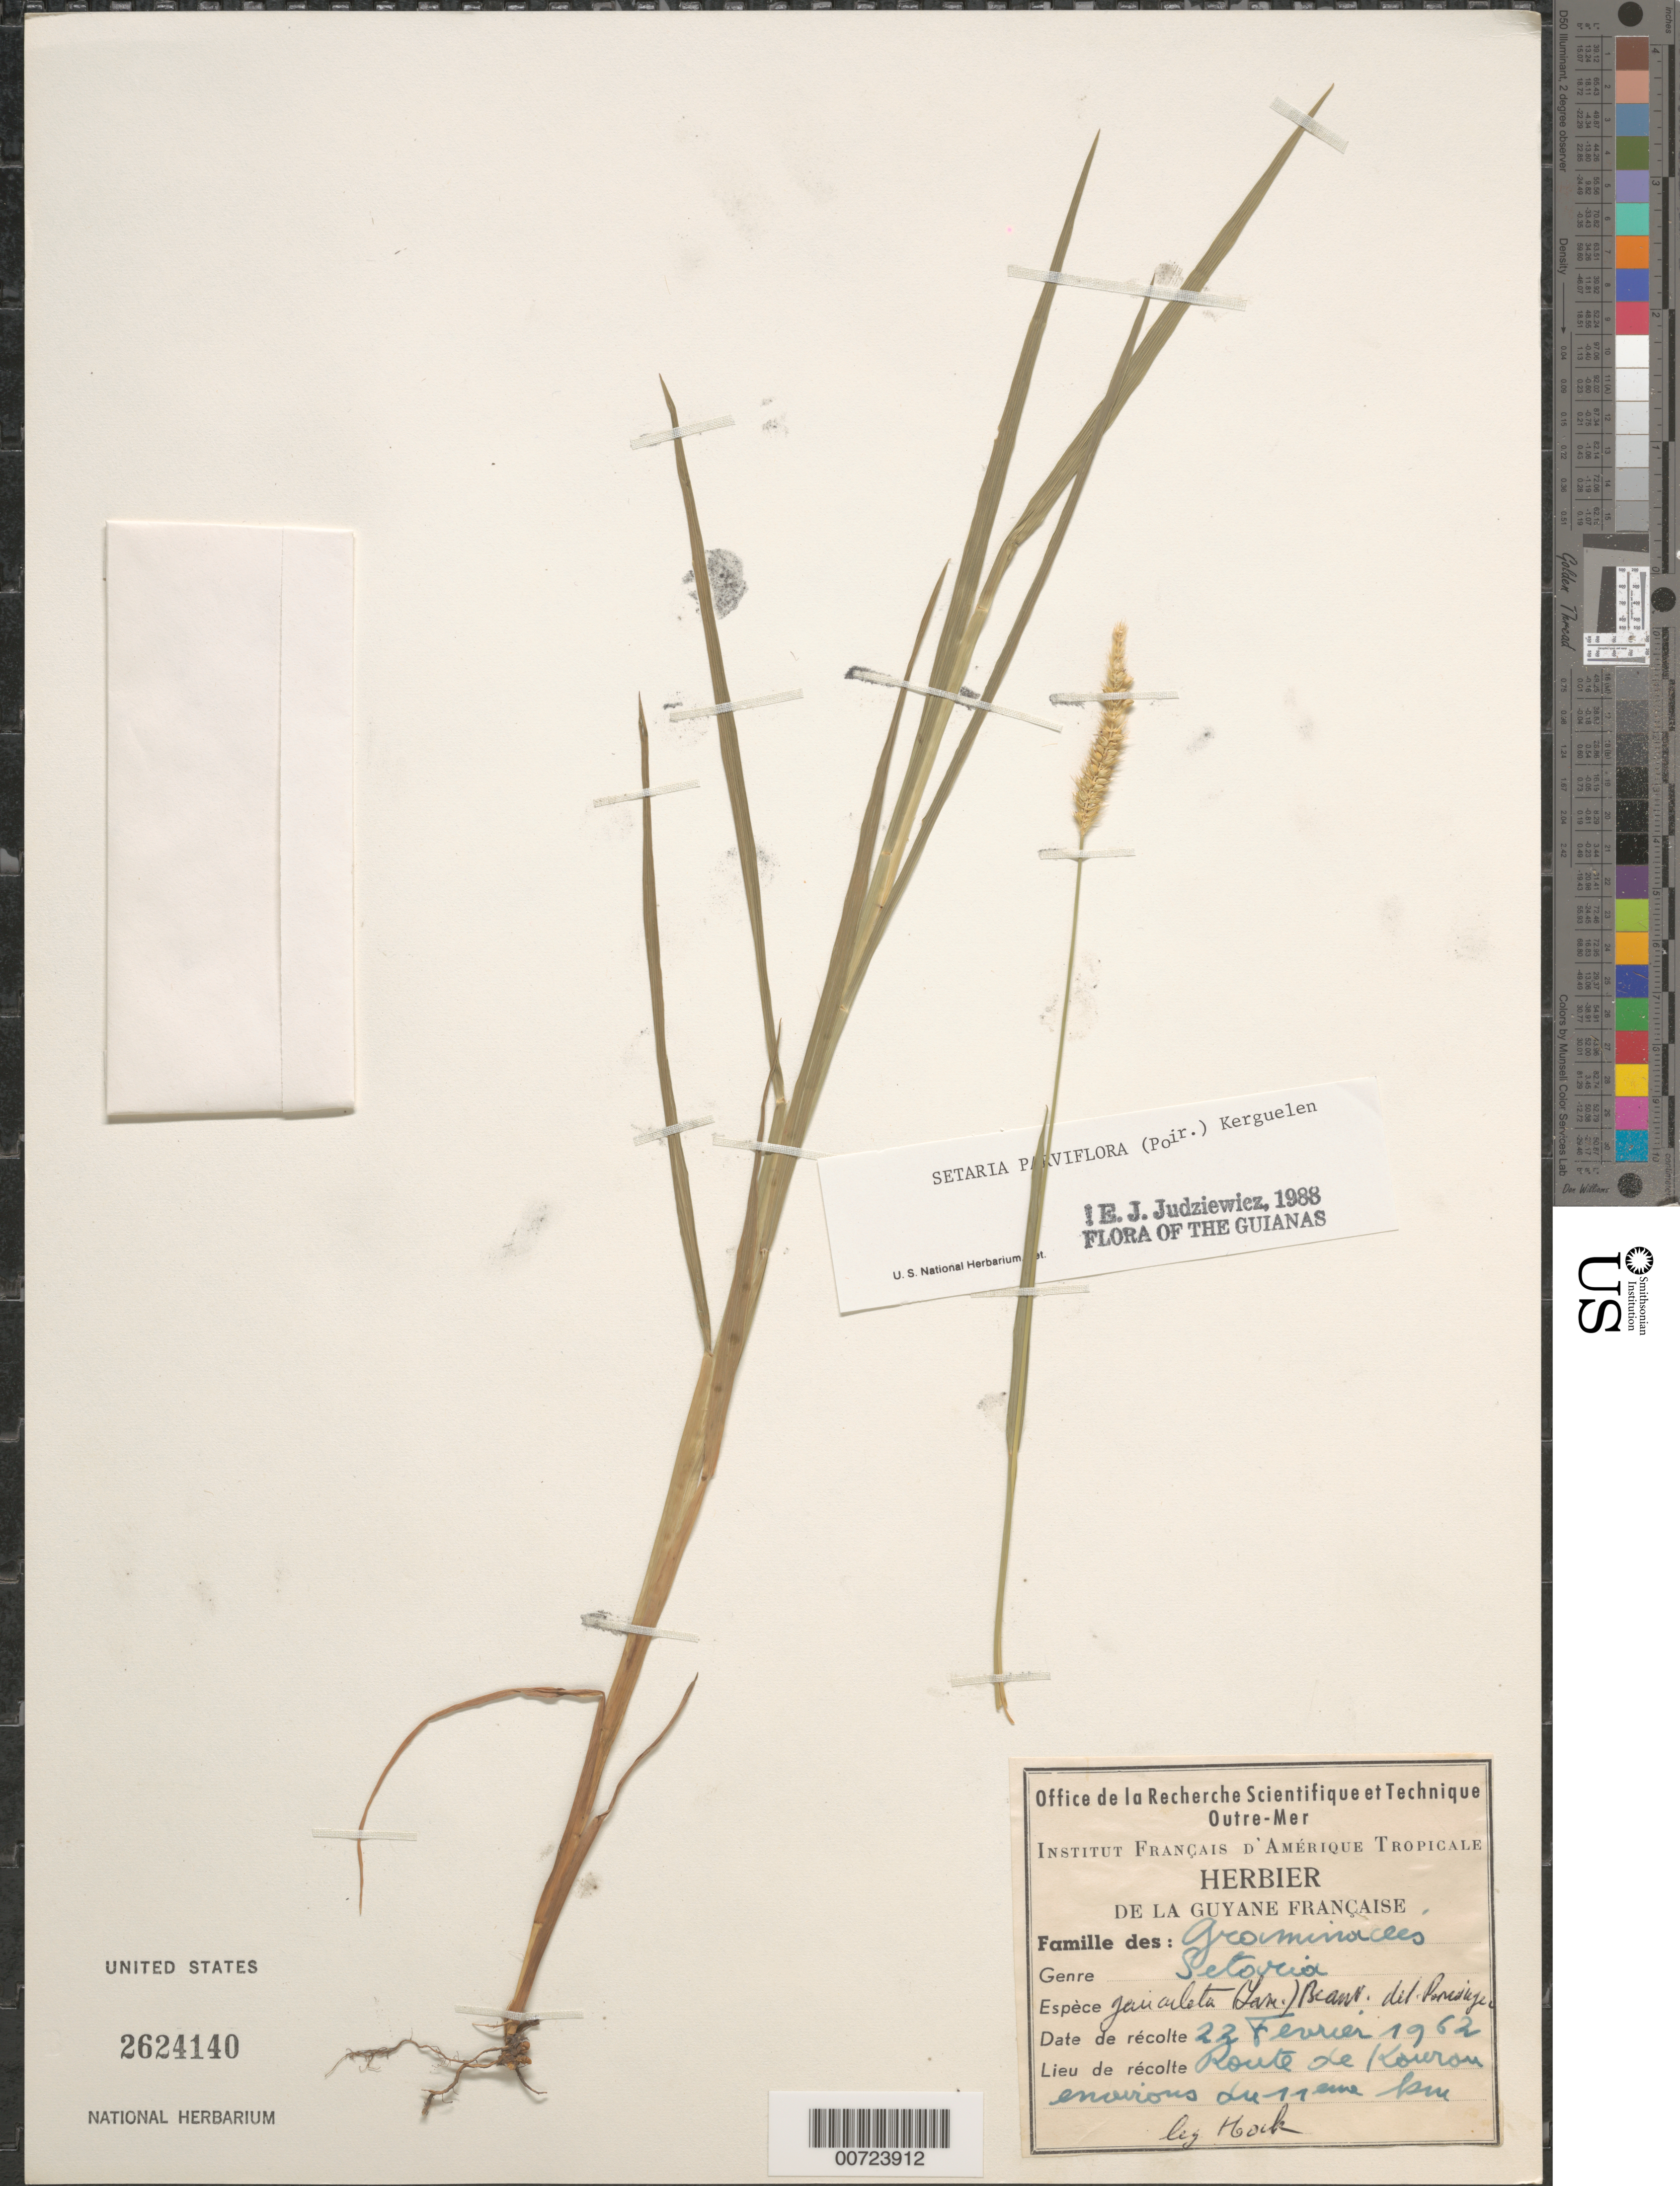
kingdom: Plantae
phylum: Tracheophyta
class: Liliopsida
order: Poales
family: Poaceae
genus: Setaria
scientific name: Setaria parviflora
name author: (Poir.) Kerguélen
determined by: Judziewicz, E. J.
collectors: J. Hoock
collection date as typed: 22-Feb-62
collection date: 1962-02-22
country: French Guiana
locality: Route de Kourou, environs du 11 km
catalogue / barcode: US 2624140